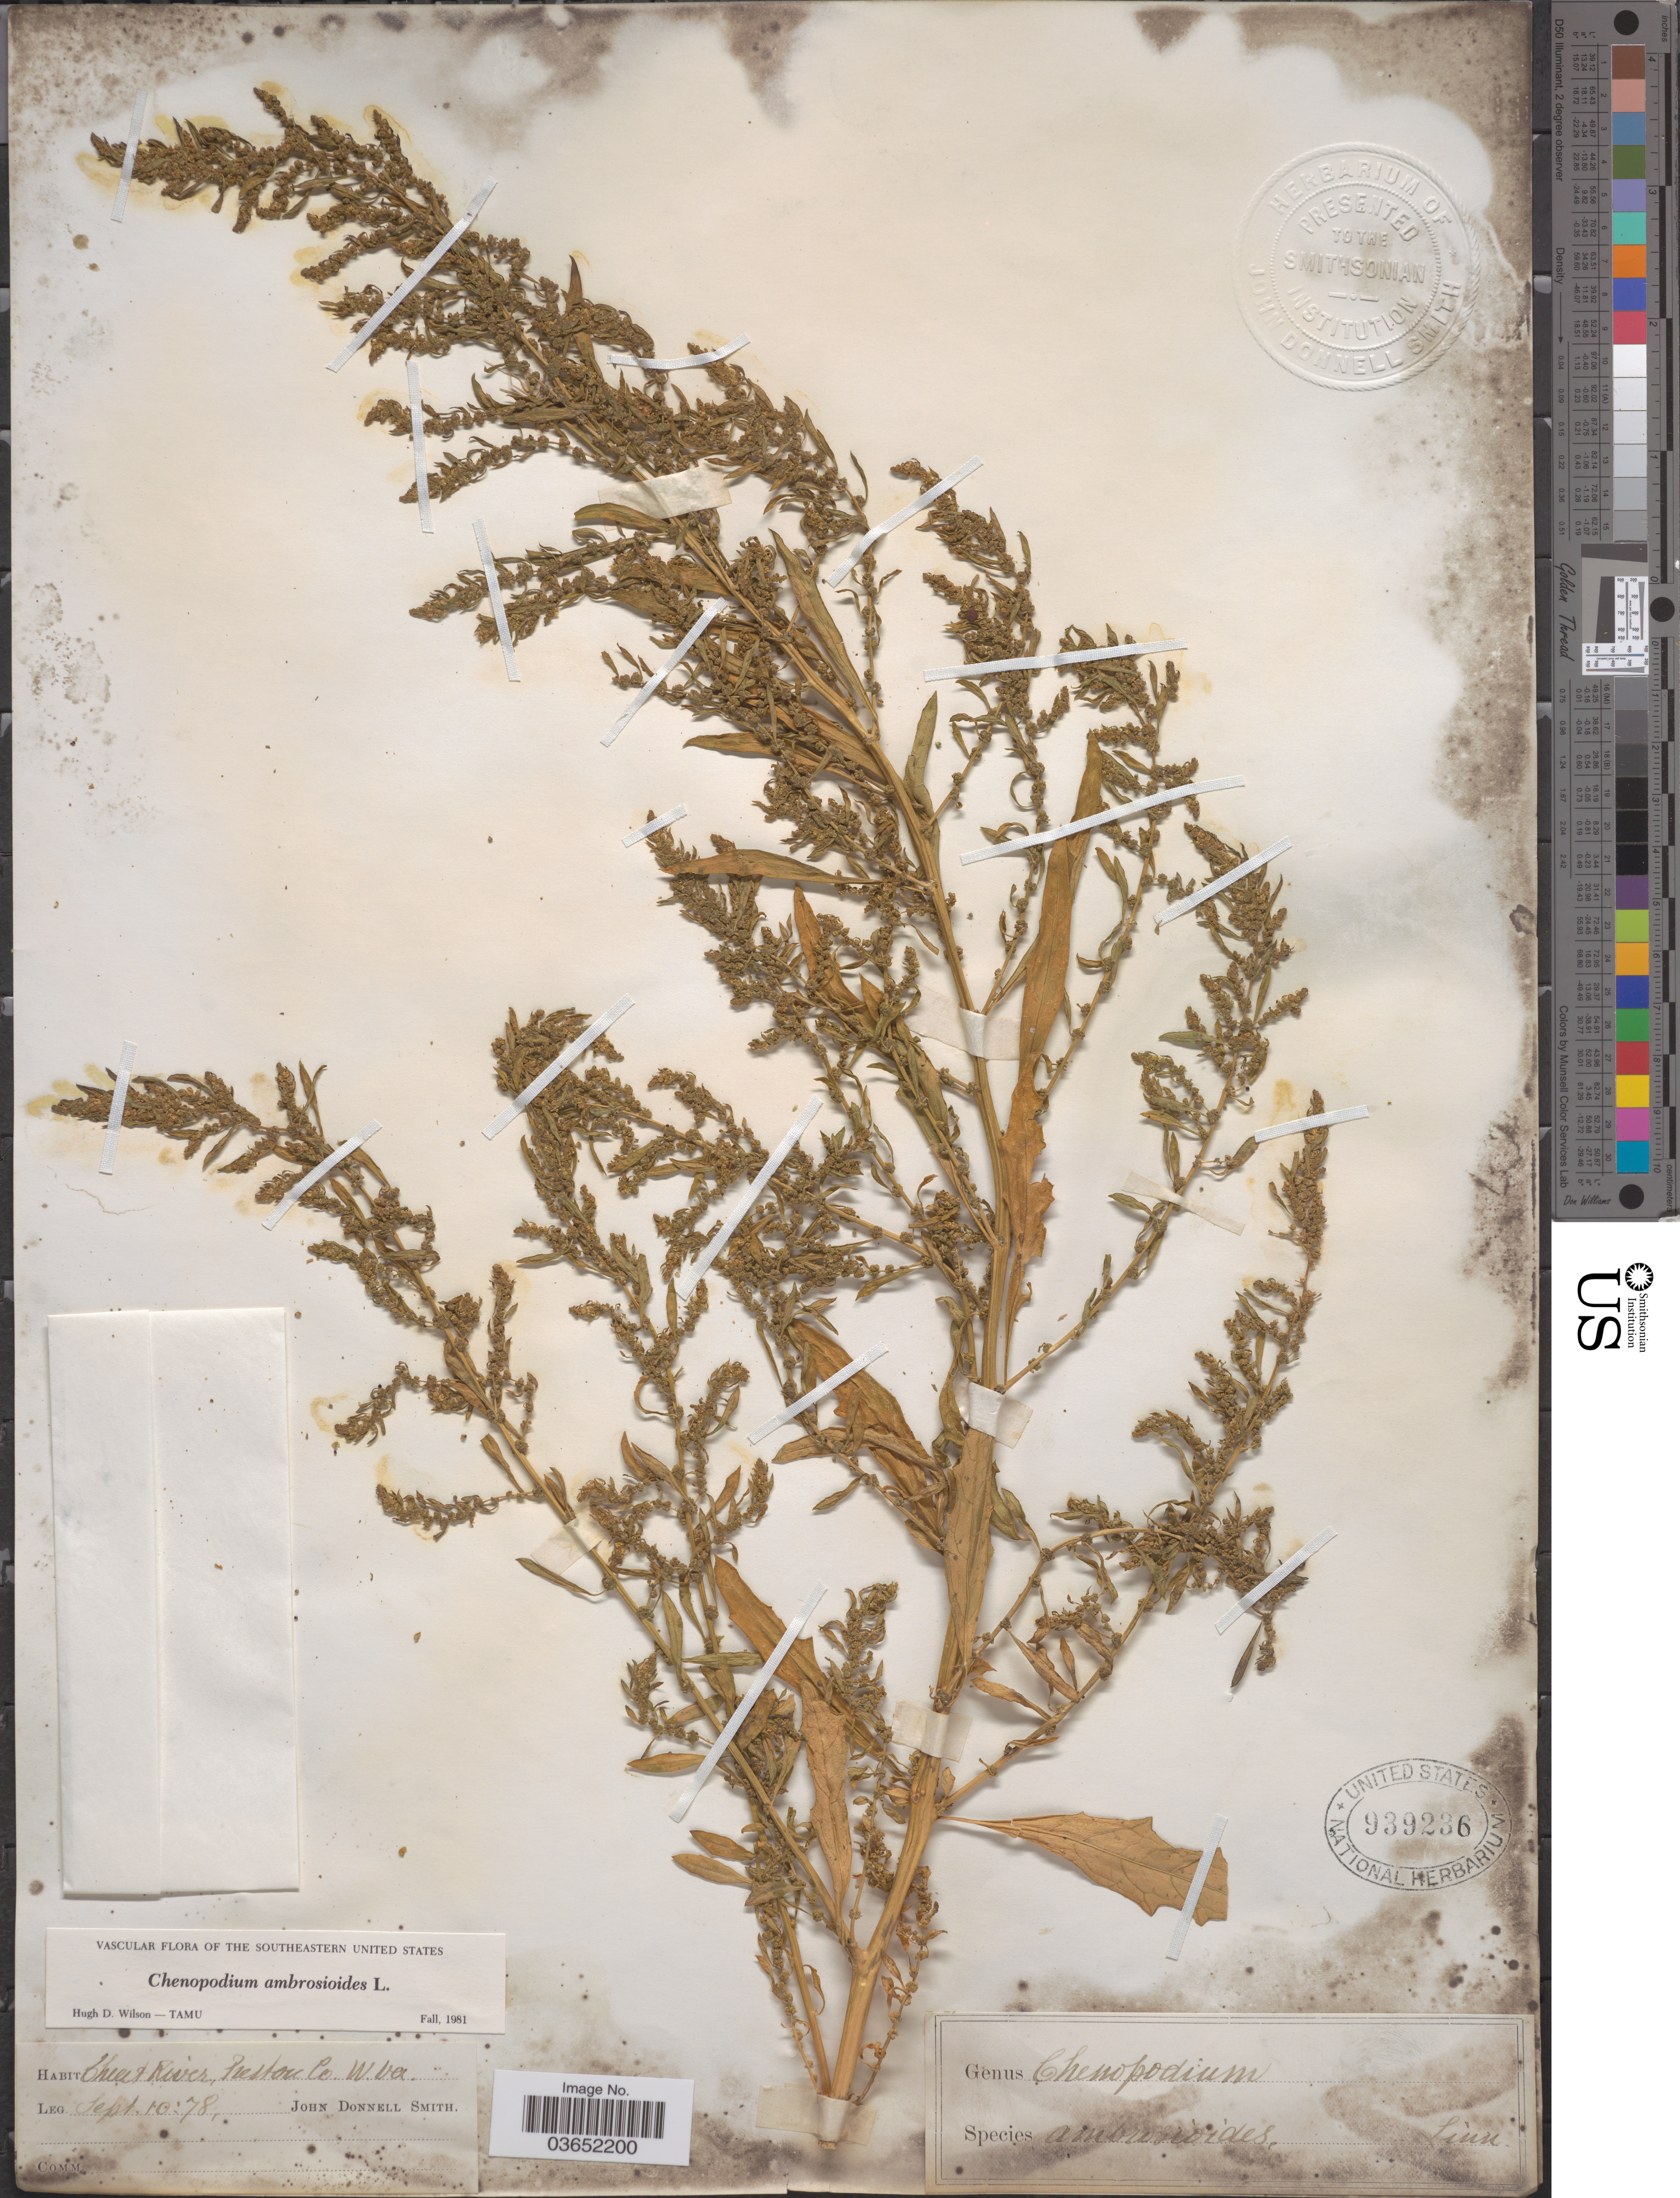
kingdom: Plantae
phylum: Tracheophyta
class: Magnoliopsida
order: Caryophyllales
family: Amaranthaceae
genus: Chenopodium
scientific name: Chenopodium ambrosioides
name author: L.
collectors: J. Donnell Smith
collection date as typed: Transcribed d/m/y: 10/9/78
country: United States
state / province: West Virginia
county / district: Preston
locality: Cheat River, Preston Co.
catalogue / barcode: US 939236